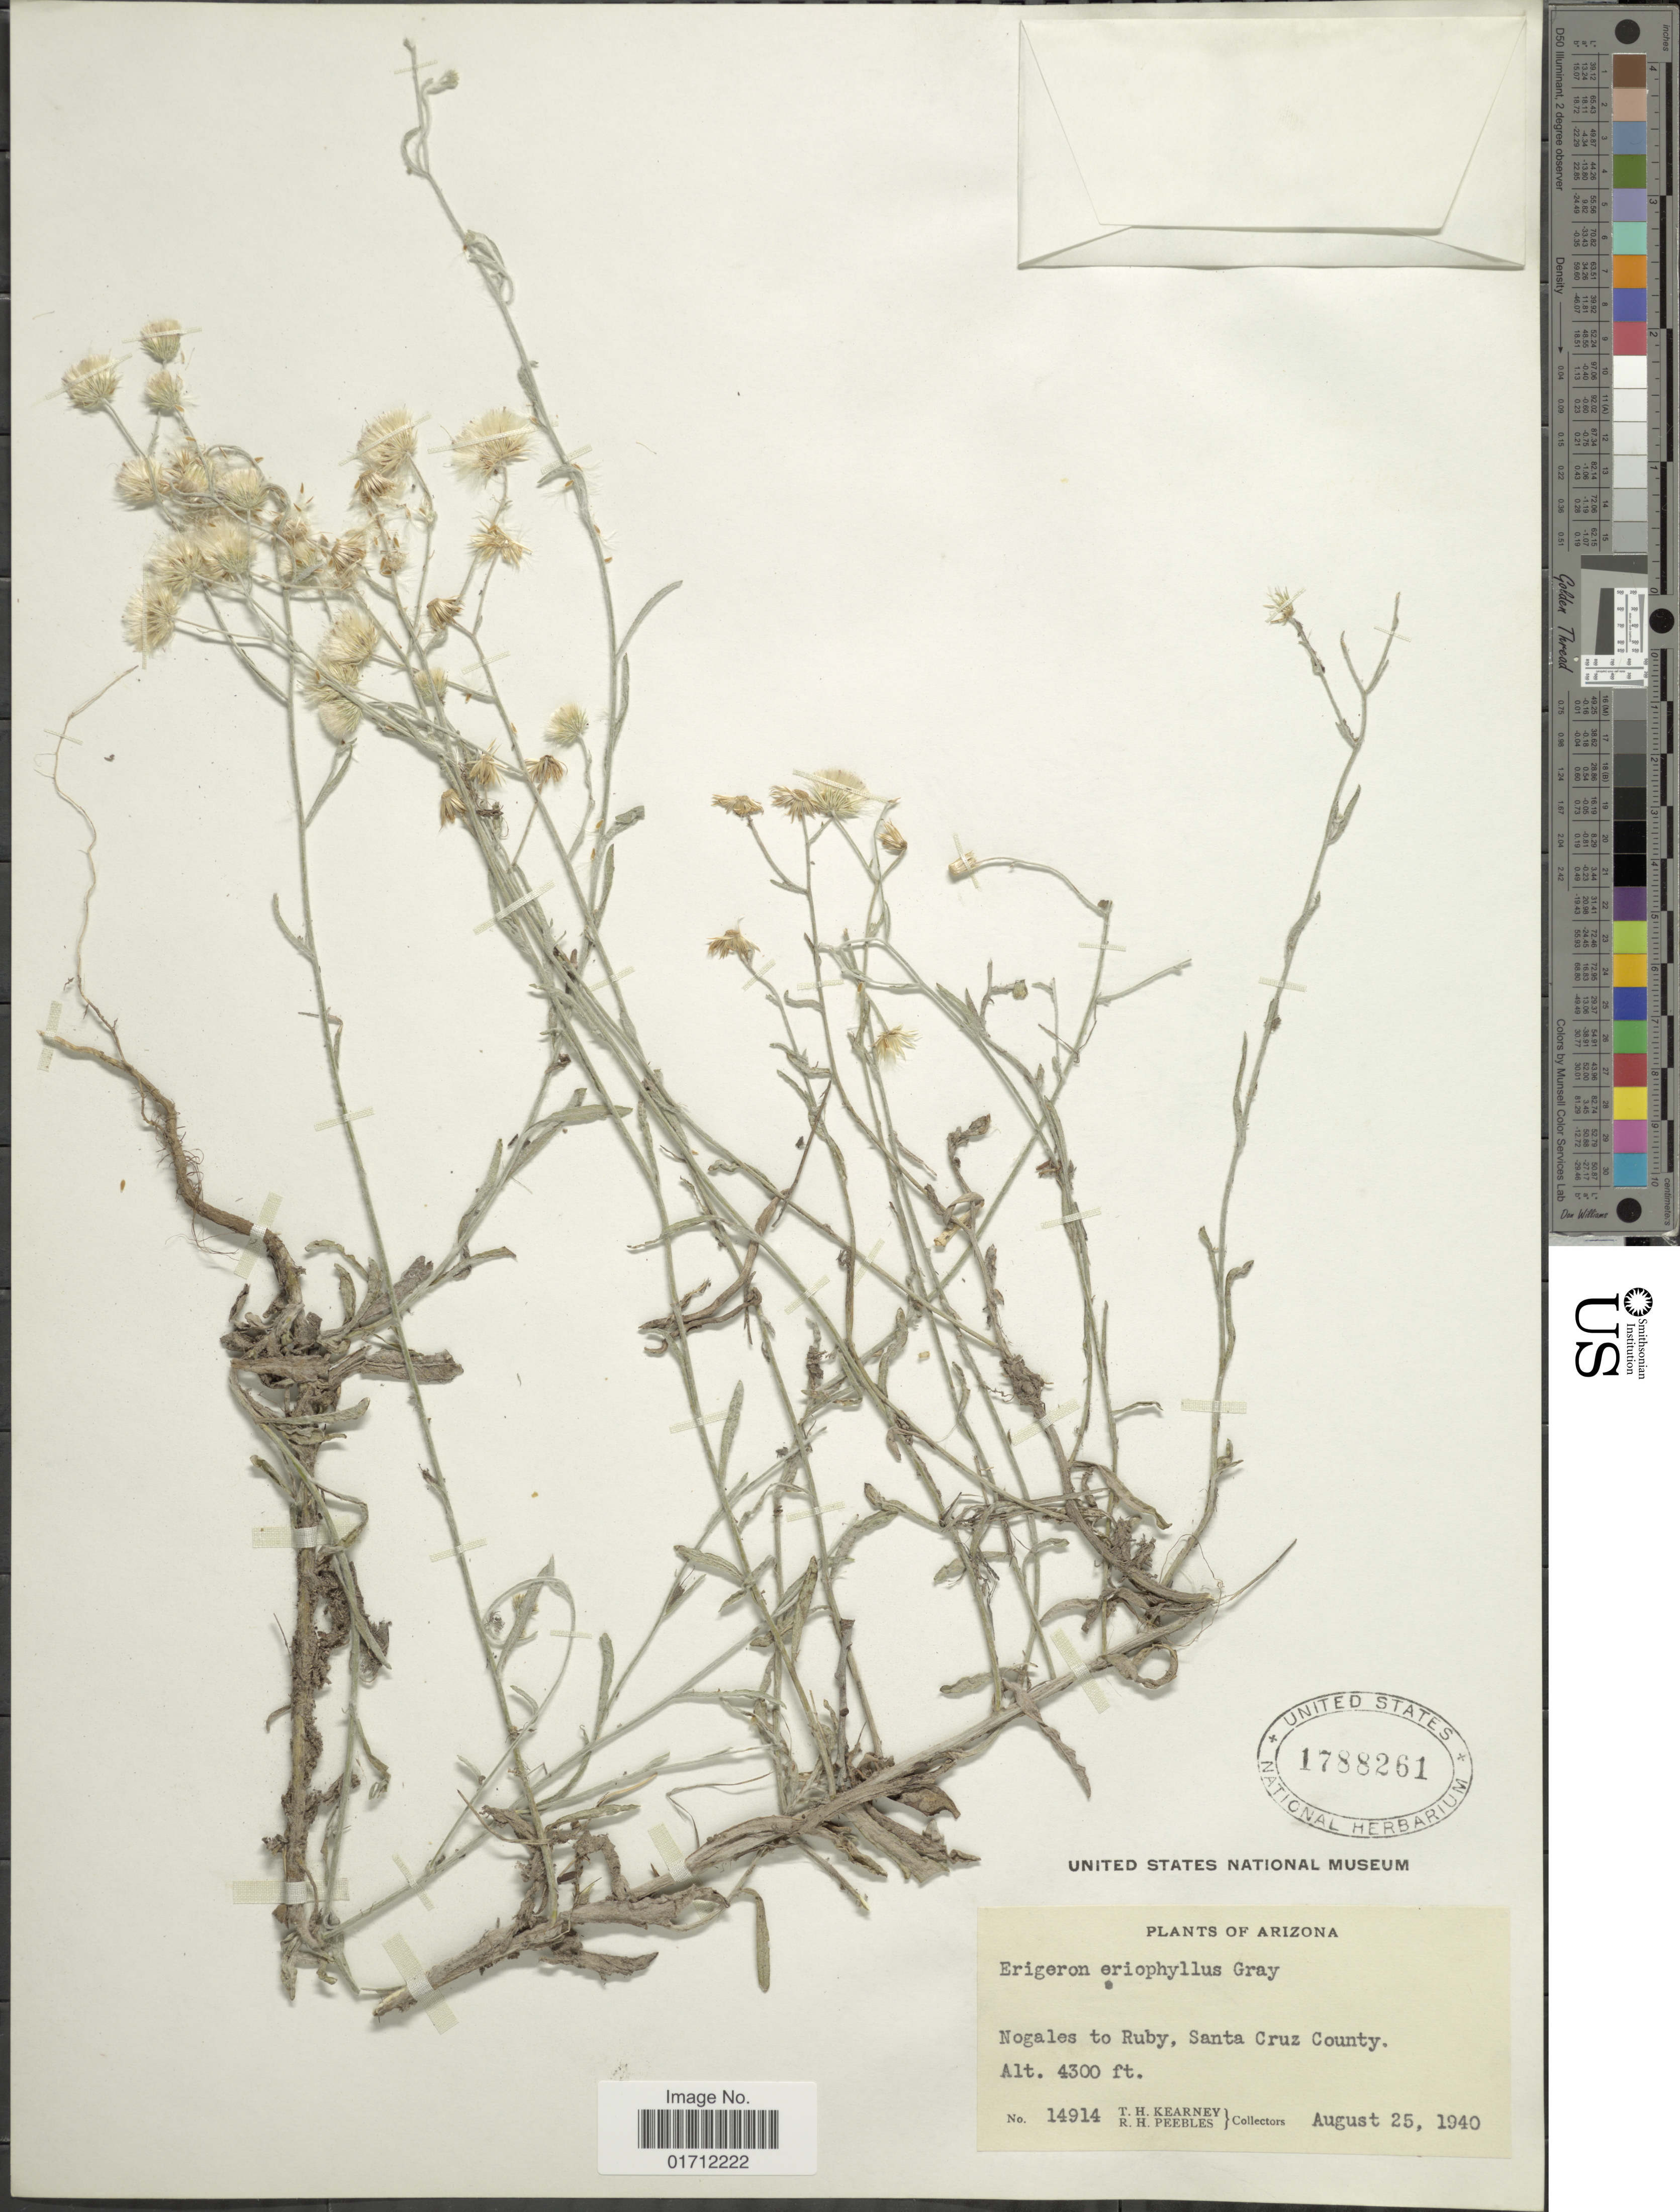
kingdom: Plantae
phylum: Tracheophyta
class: Magnoliopsida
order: Asterales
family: Asteraceae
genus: Erigeron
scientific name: Erigeron eriophyllus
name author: A. Gray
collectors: T. H. Kearney & R. H. Peebles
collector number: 14914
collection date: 1940-08-25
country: United States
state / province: Arizona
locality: Nogales to Ruby, Santa Cruz County.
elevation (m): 1311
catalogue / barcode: US 1788261